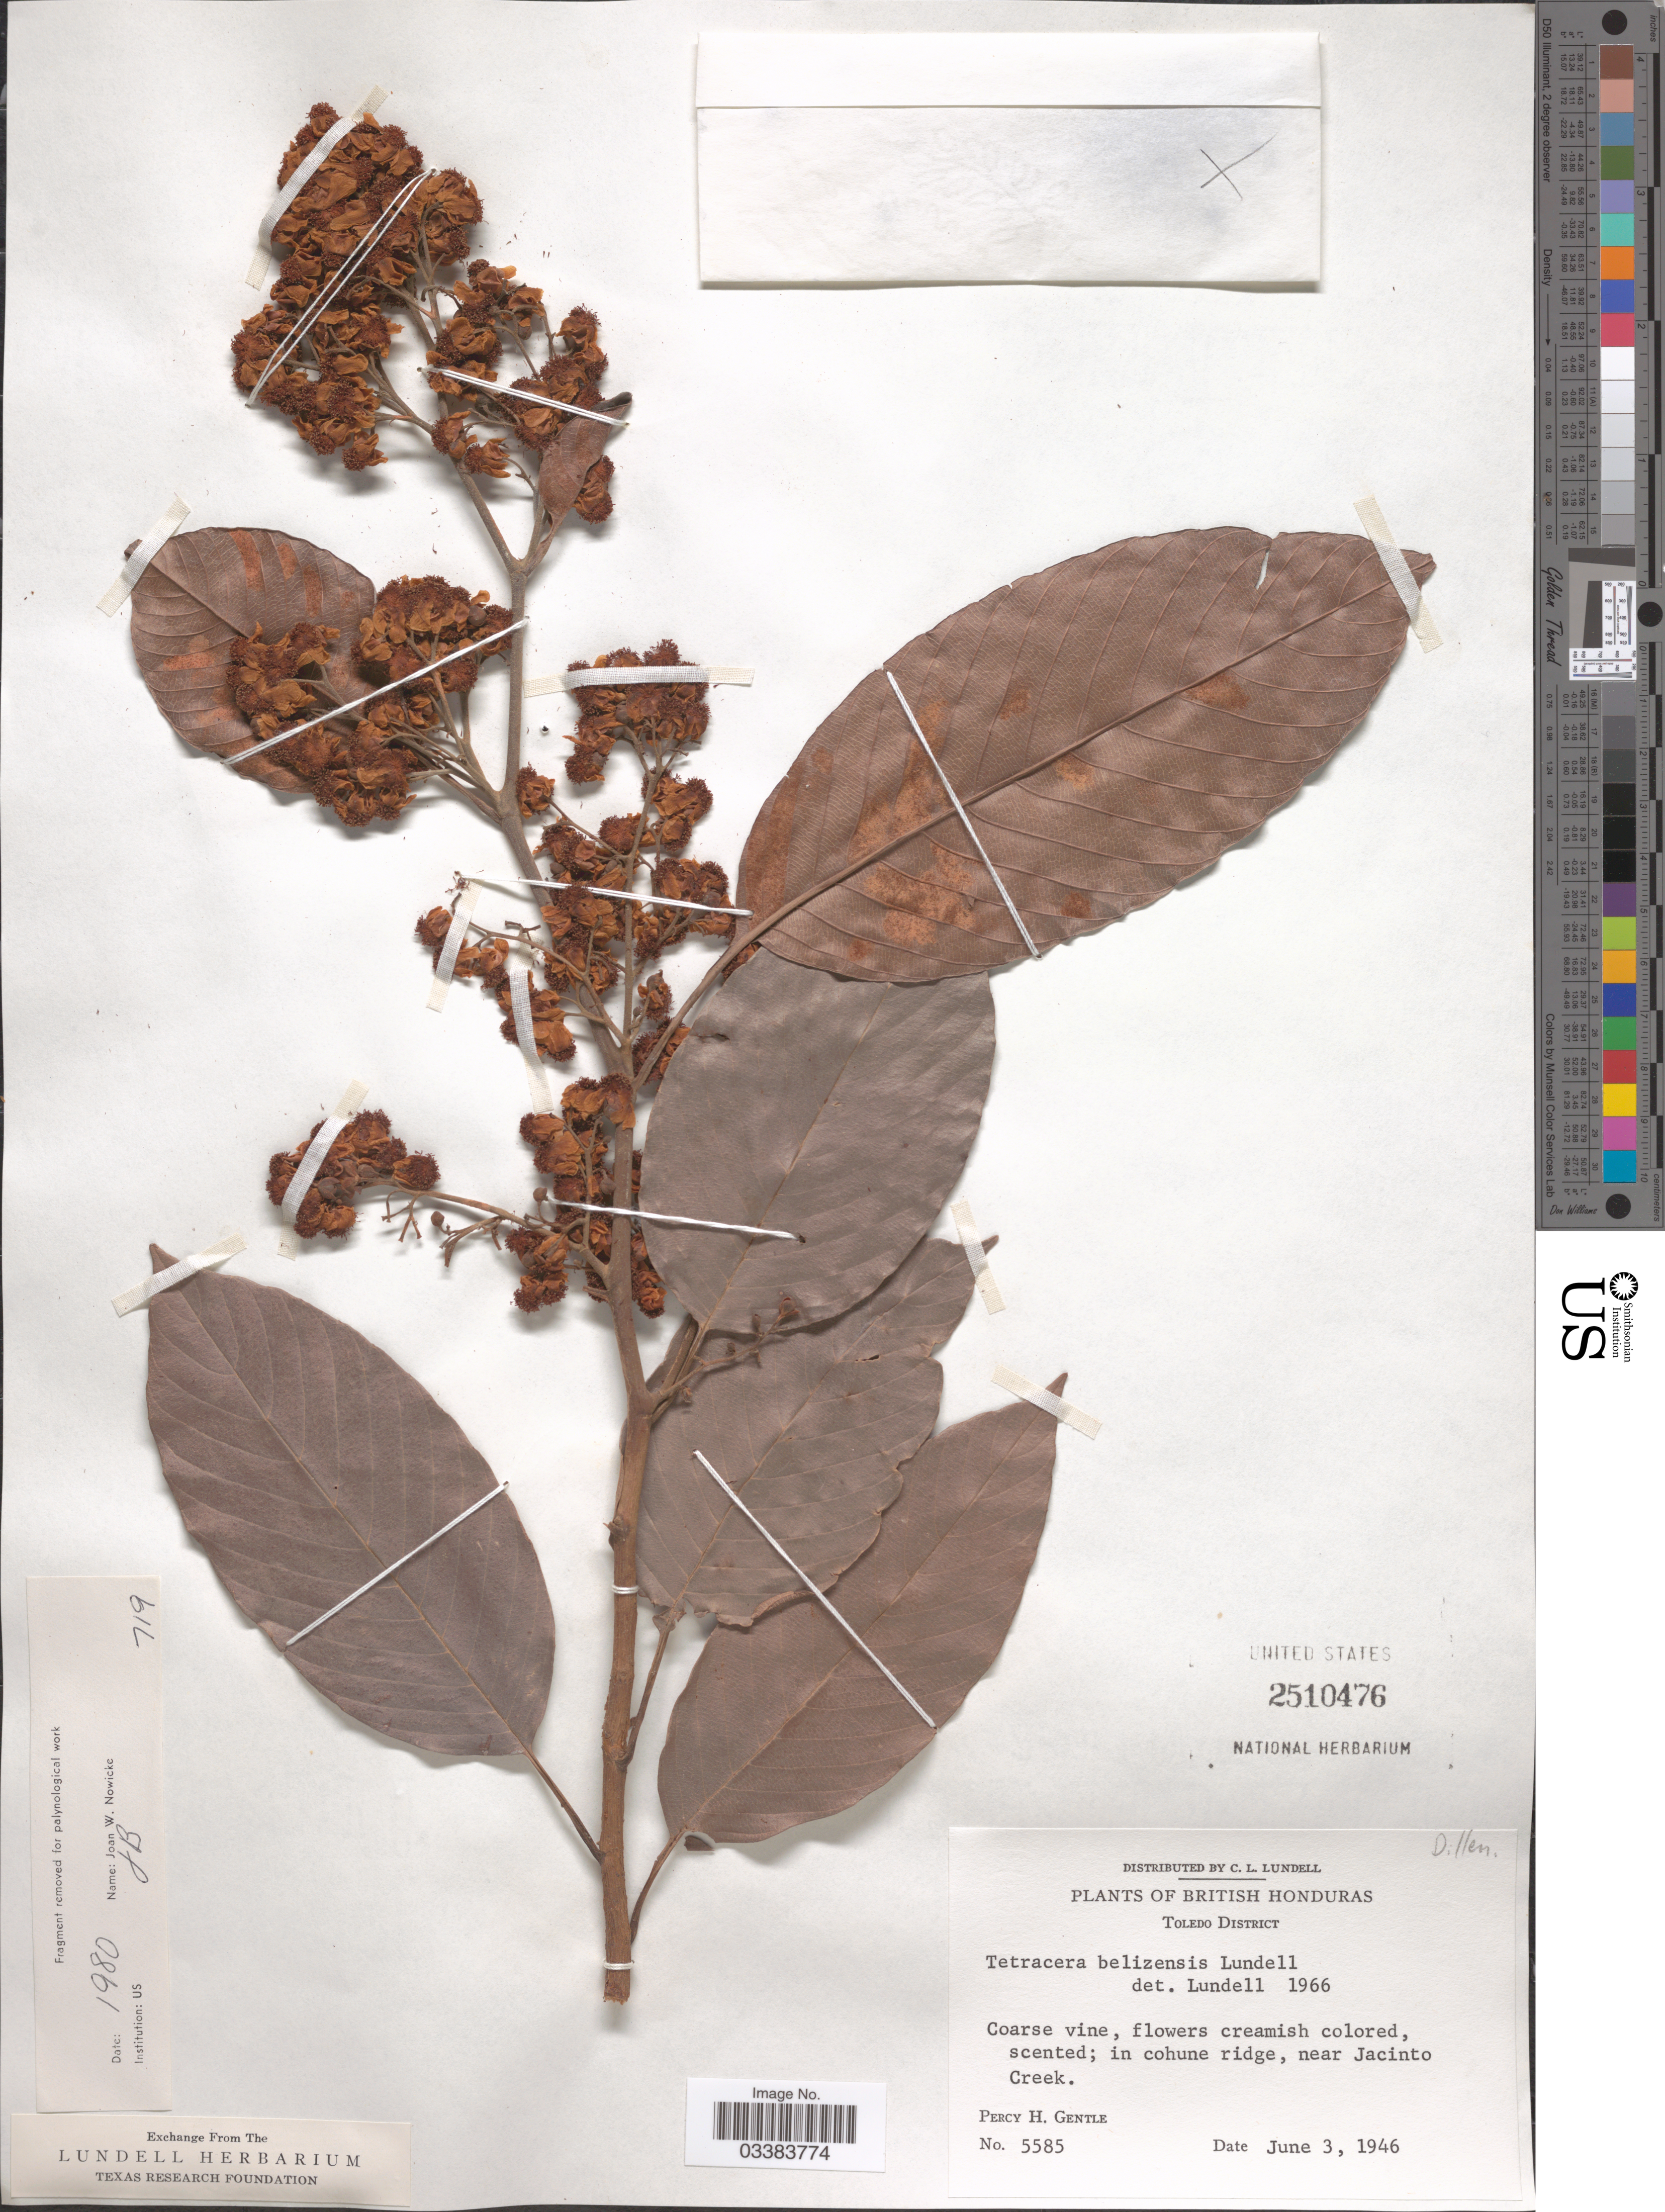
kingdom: Plantae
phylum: Tracheophyta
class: Magnoliopsida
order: Dilleniales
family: Dilleniaceae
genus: Tetracera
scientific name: Tetracera belizensis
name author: Lundell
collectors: P. H. Gentle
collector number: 5585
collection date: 1946-06-03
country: Belize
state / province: Toledo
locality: British Honduras. Toledo District. Near Jacinto Creek.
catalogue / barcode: US 2510476